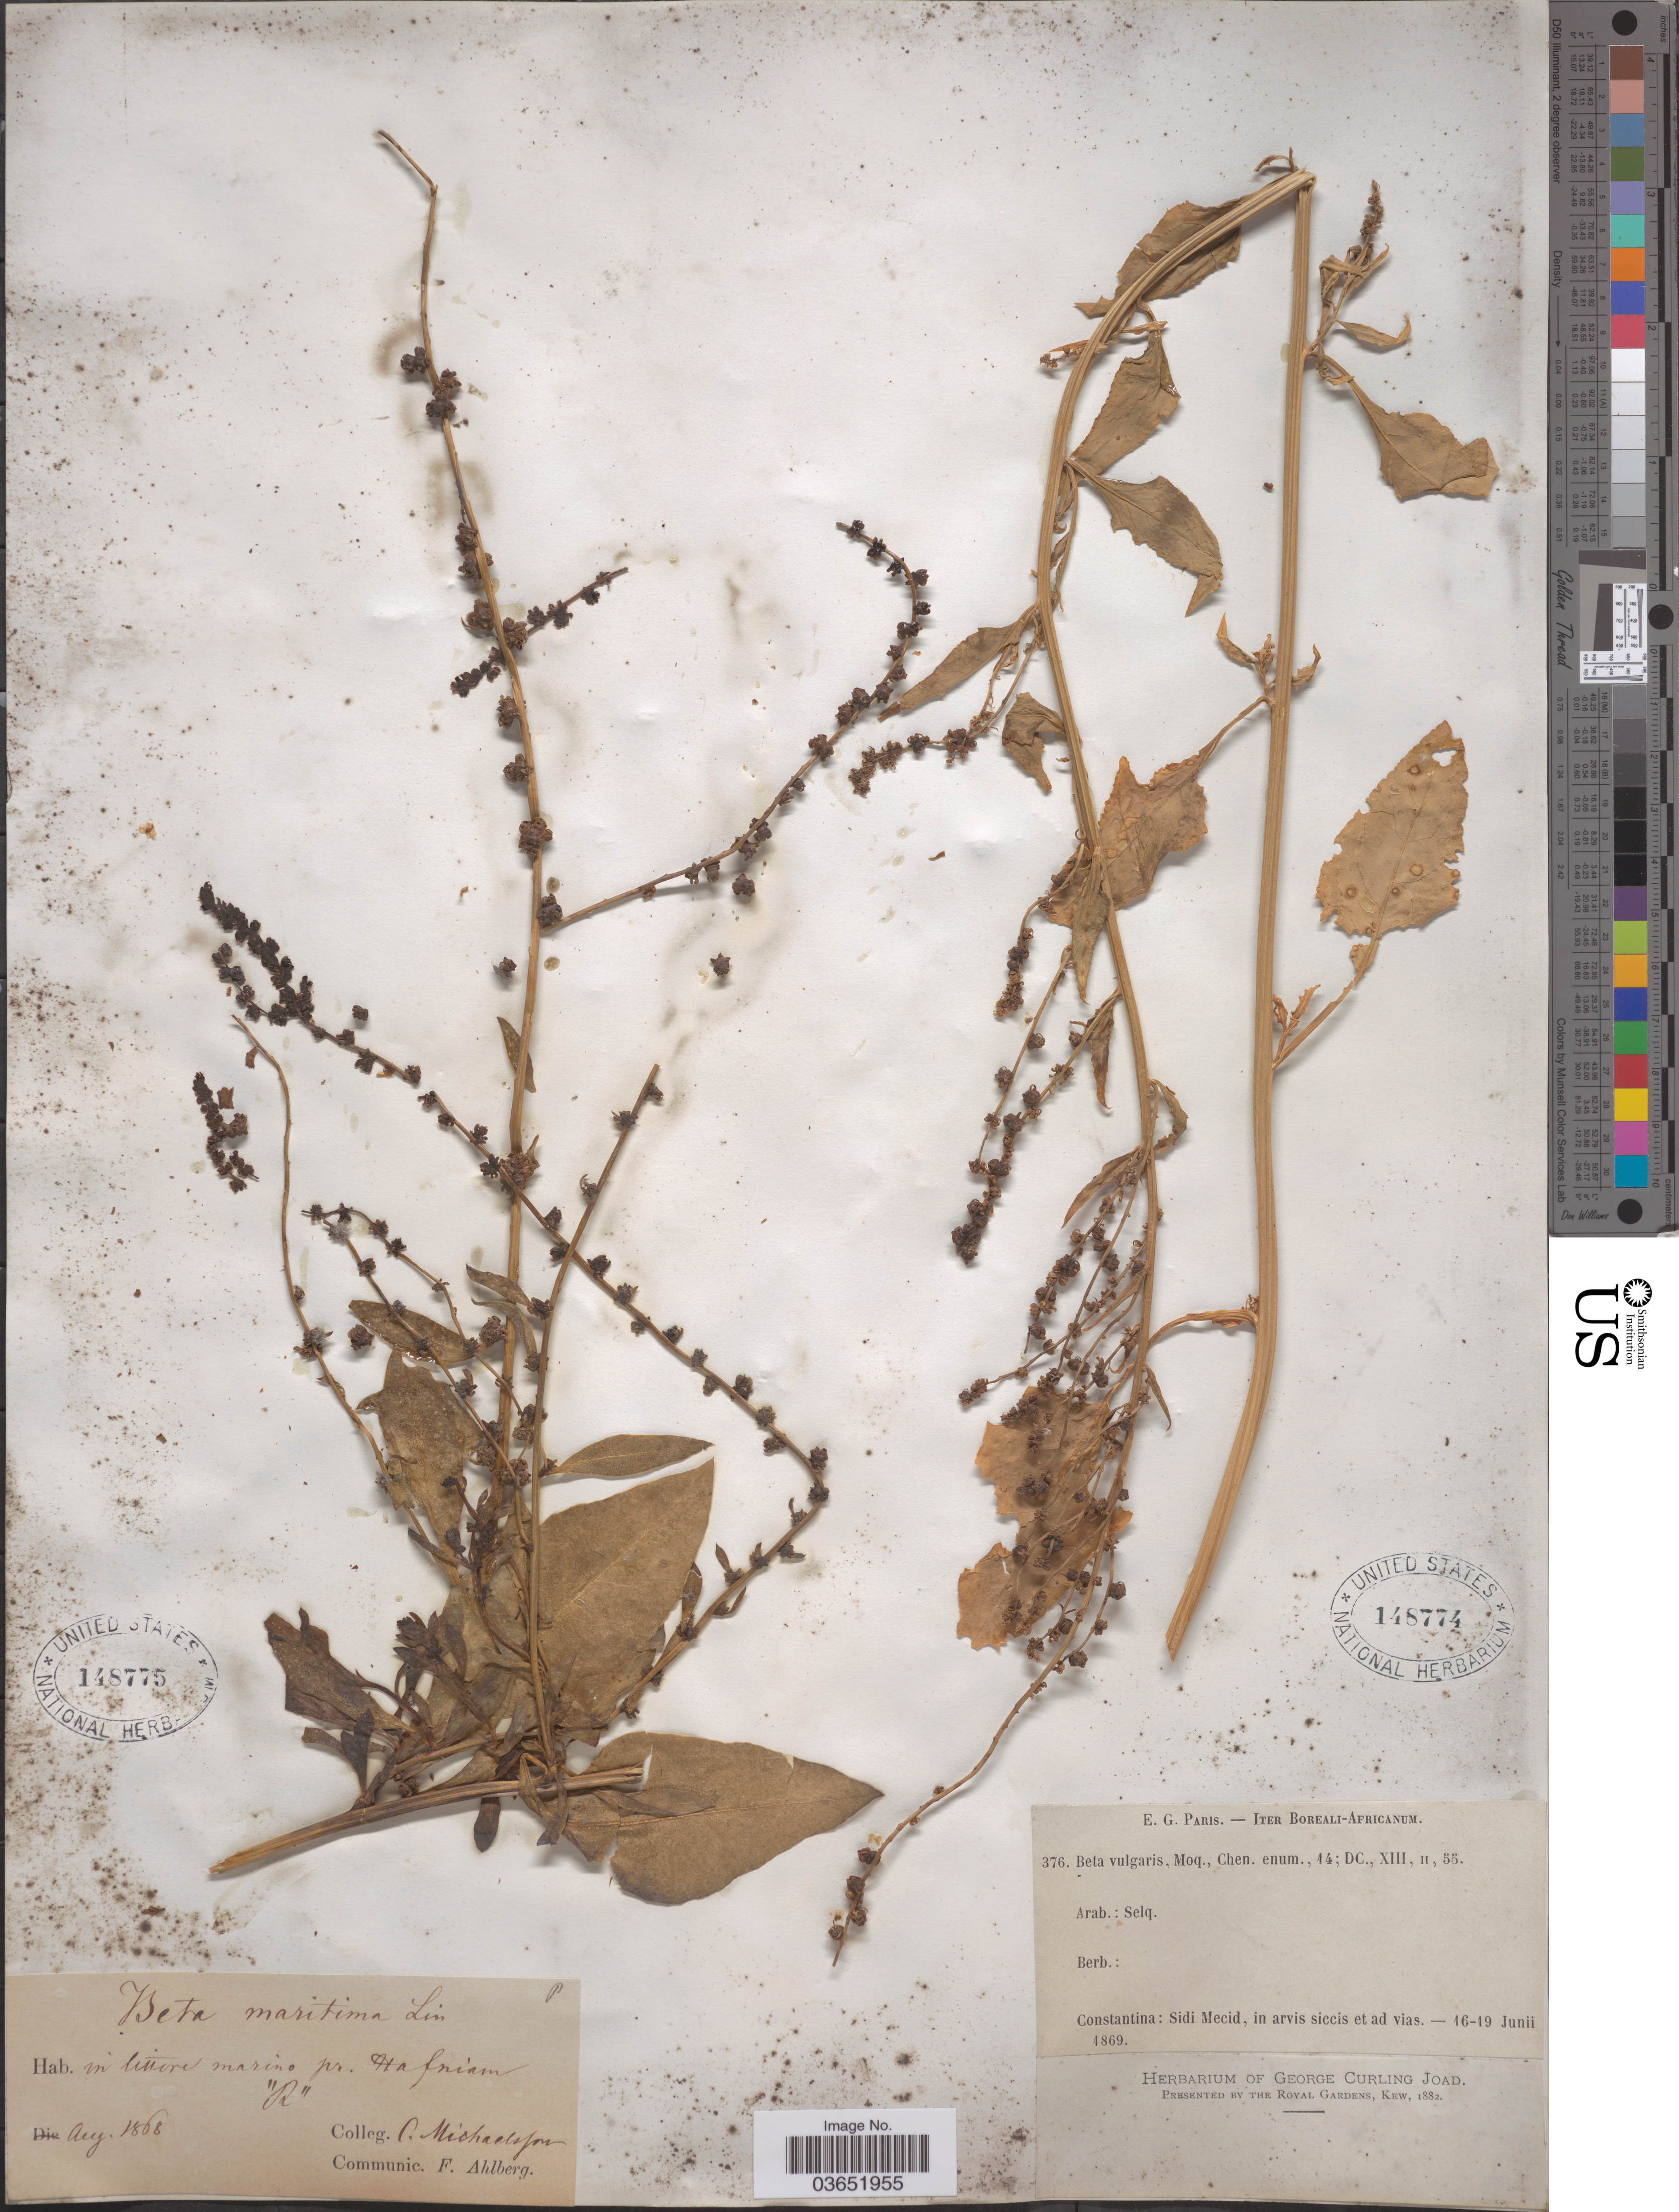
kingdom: Plantae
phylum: Tracheophyta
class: Magnoliopsida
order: Caryophyllales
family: Amaranthaceae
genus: Beta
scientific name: Beta vulgaris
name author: L.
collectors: Paris, E.G.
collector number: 376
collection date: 1869-06-16/1869-06-19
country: Algeria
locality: Iter Boreali-Africanum. Constantina: Sidi Meid, in arvis siccis et ad vias.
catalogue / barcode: US 148774-2